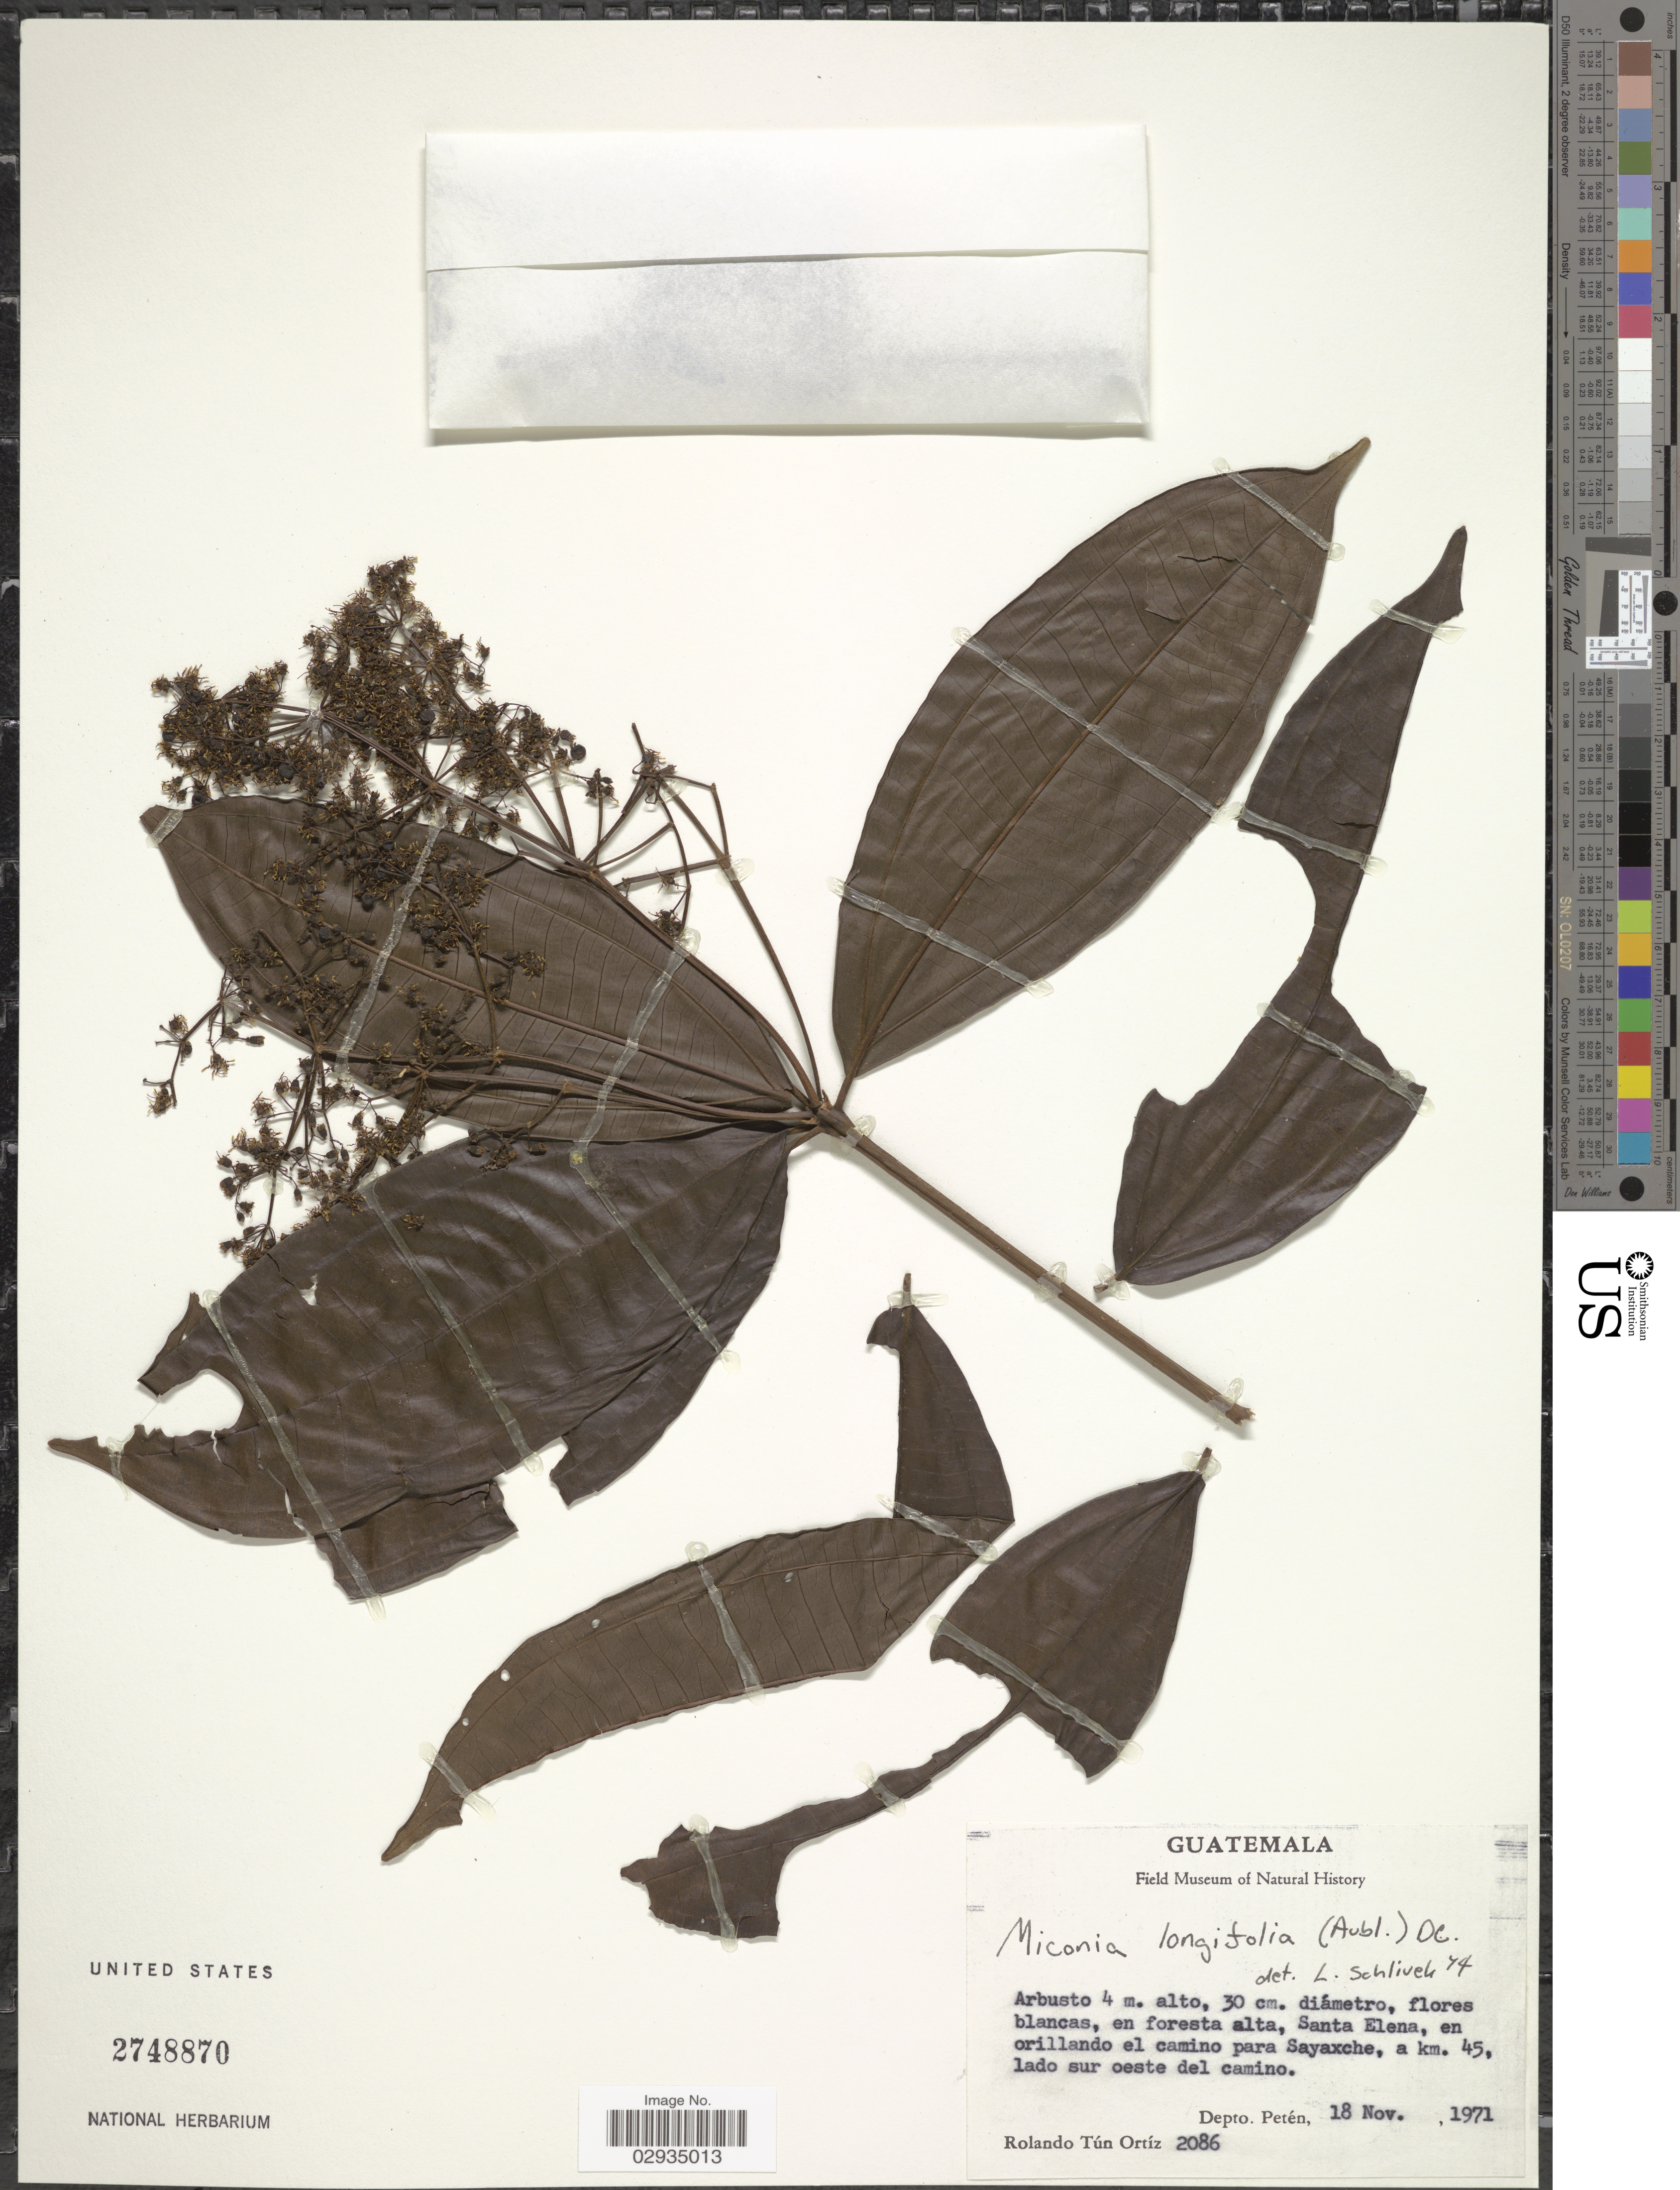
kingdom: Plantae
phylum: Tracheophyta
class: Magnoliopsida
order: Myrtales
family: Melastomataceae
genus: Miconia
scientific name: Miconia longifolia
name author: (Aubl.) DC.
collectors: R. Ortiz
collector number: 2086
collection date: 1971-11-18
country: Guatemala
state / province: El Petén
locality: En foresta alta, Santa Elena, en orillando el camino para Sayaxche, a km. 45, lado sur oeste del camino.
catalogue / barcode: US 2748870